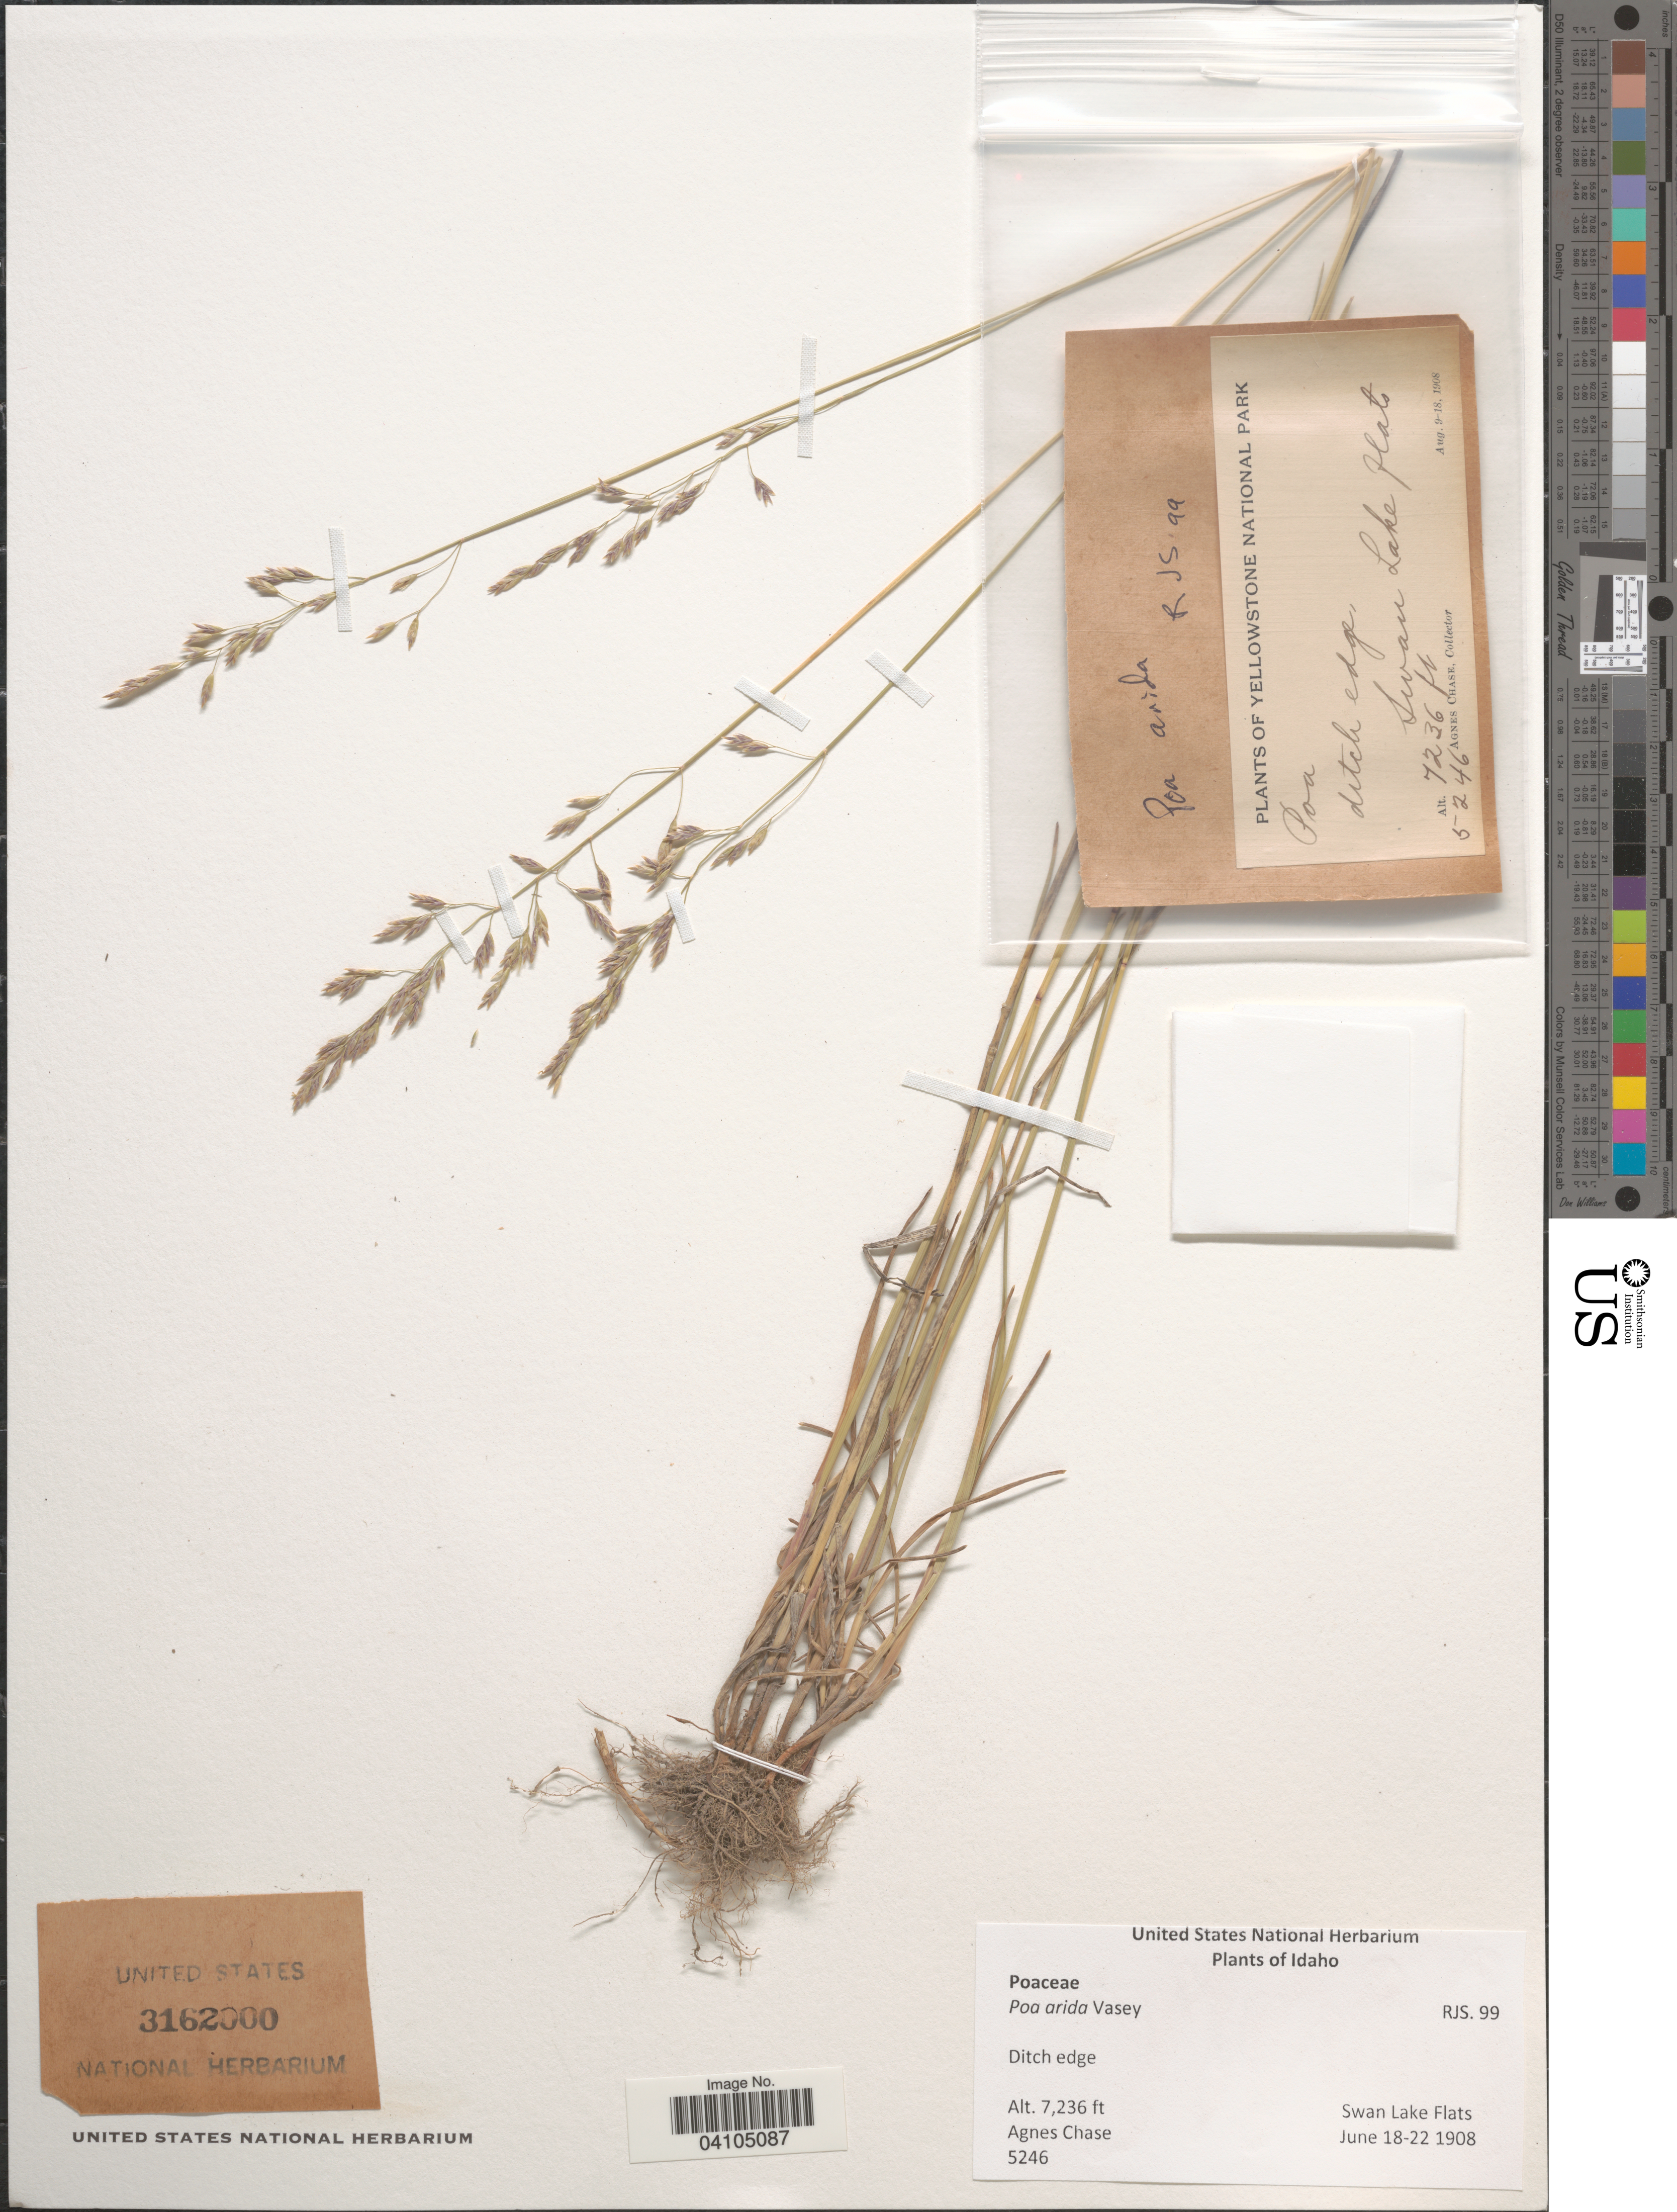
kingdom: Plantae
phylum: Tracheophyta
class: Liliopsida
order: Poales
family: Poaceae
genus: Poa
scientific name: Poa arida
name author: Vasey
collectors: A. Chase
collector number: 5246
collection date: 1908-08-09/1908-08-18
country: United States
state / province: Wyoming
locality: Yellowstone National Park. Swan Lake flats.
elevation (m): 2206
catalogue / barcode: US 3162000-2